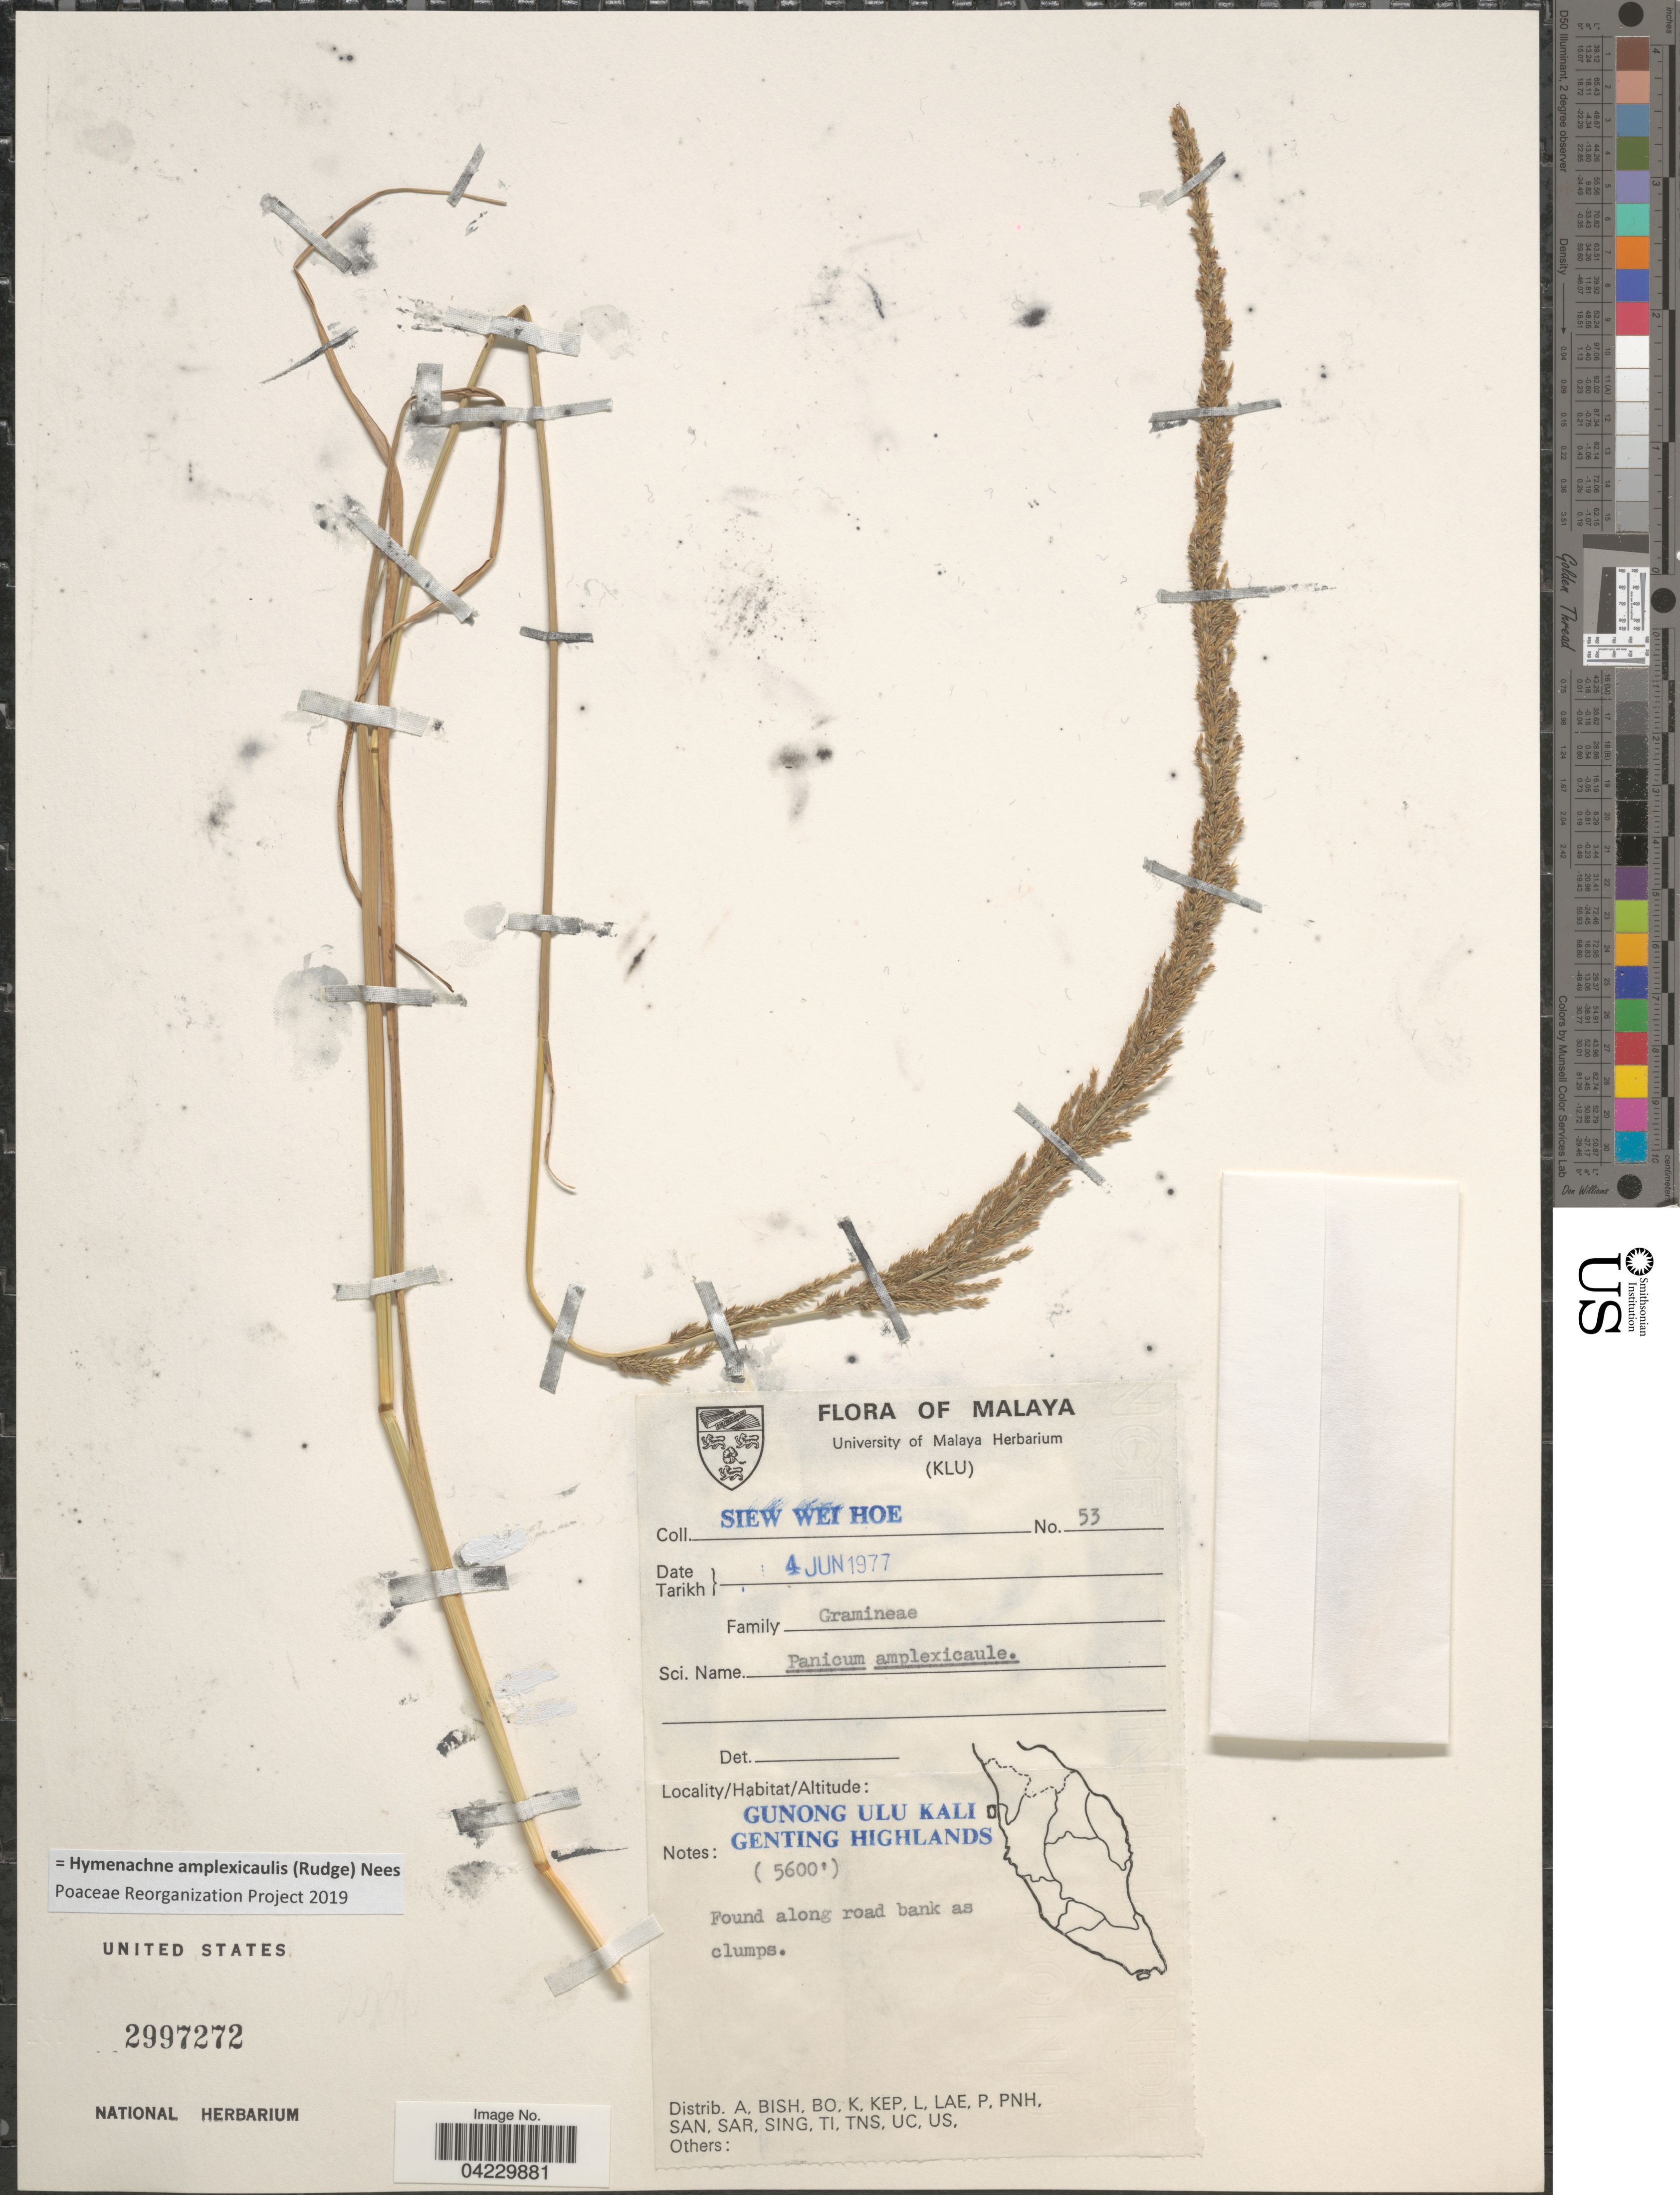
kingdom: Plantae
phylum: Tracheophyta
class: Liliopsida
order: Poales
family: Poaceae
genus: Hymenachne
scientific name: Hymenachne amplexicaulis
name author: (Rudge) Nees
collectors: S. Hoe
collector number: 53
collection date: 1977-06-04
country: Malaysia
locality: Malaya. Gunong Ulu Kali Genting Highlands. Found along road bank as clumps.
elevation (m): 1707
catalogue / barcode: US 2997272